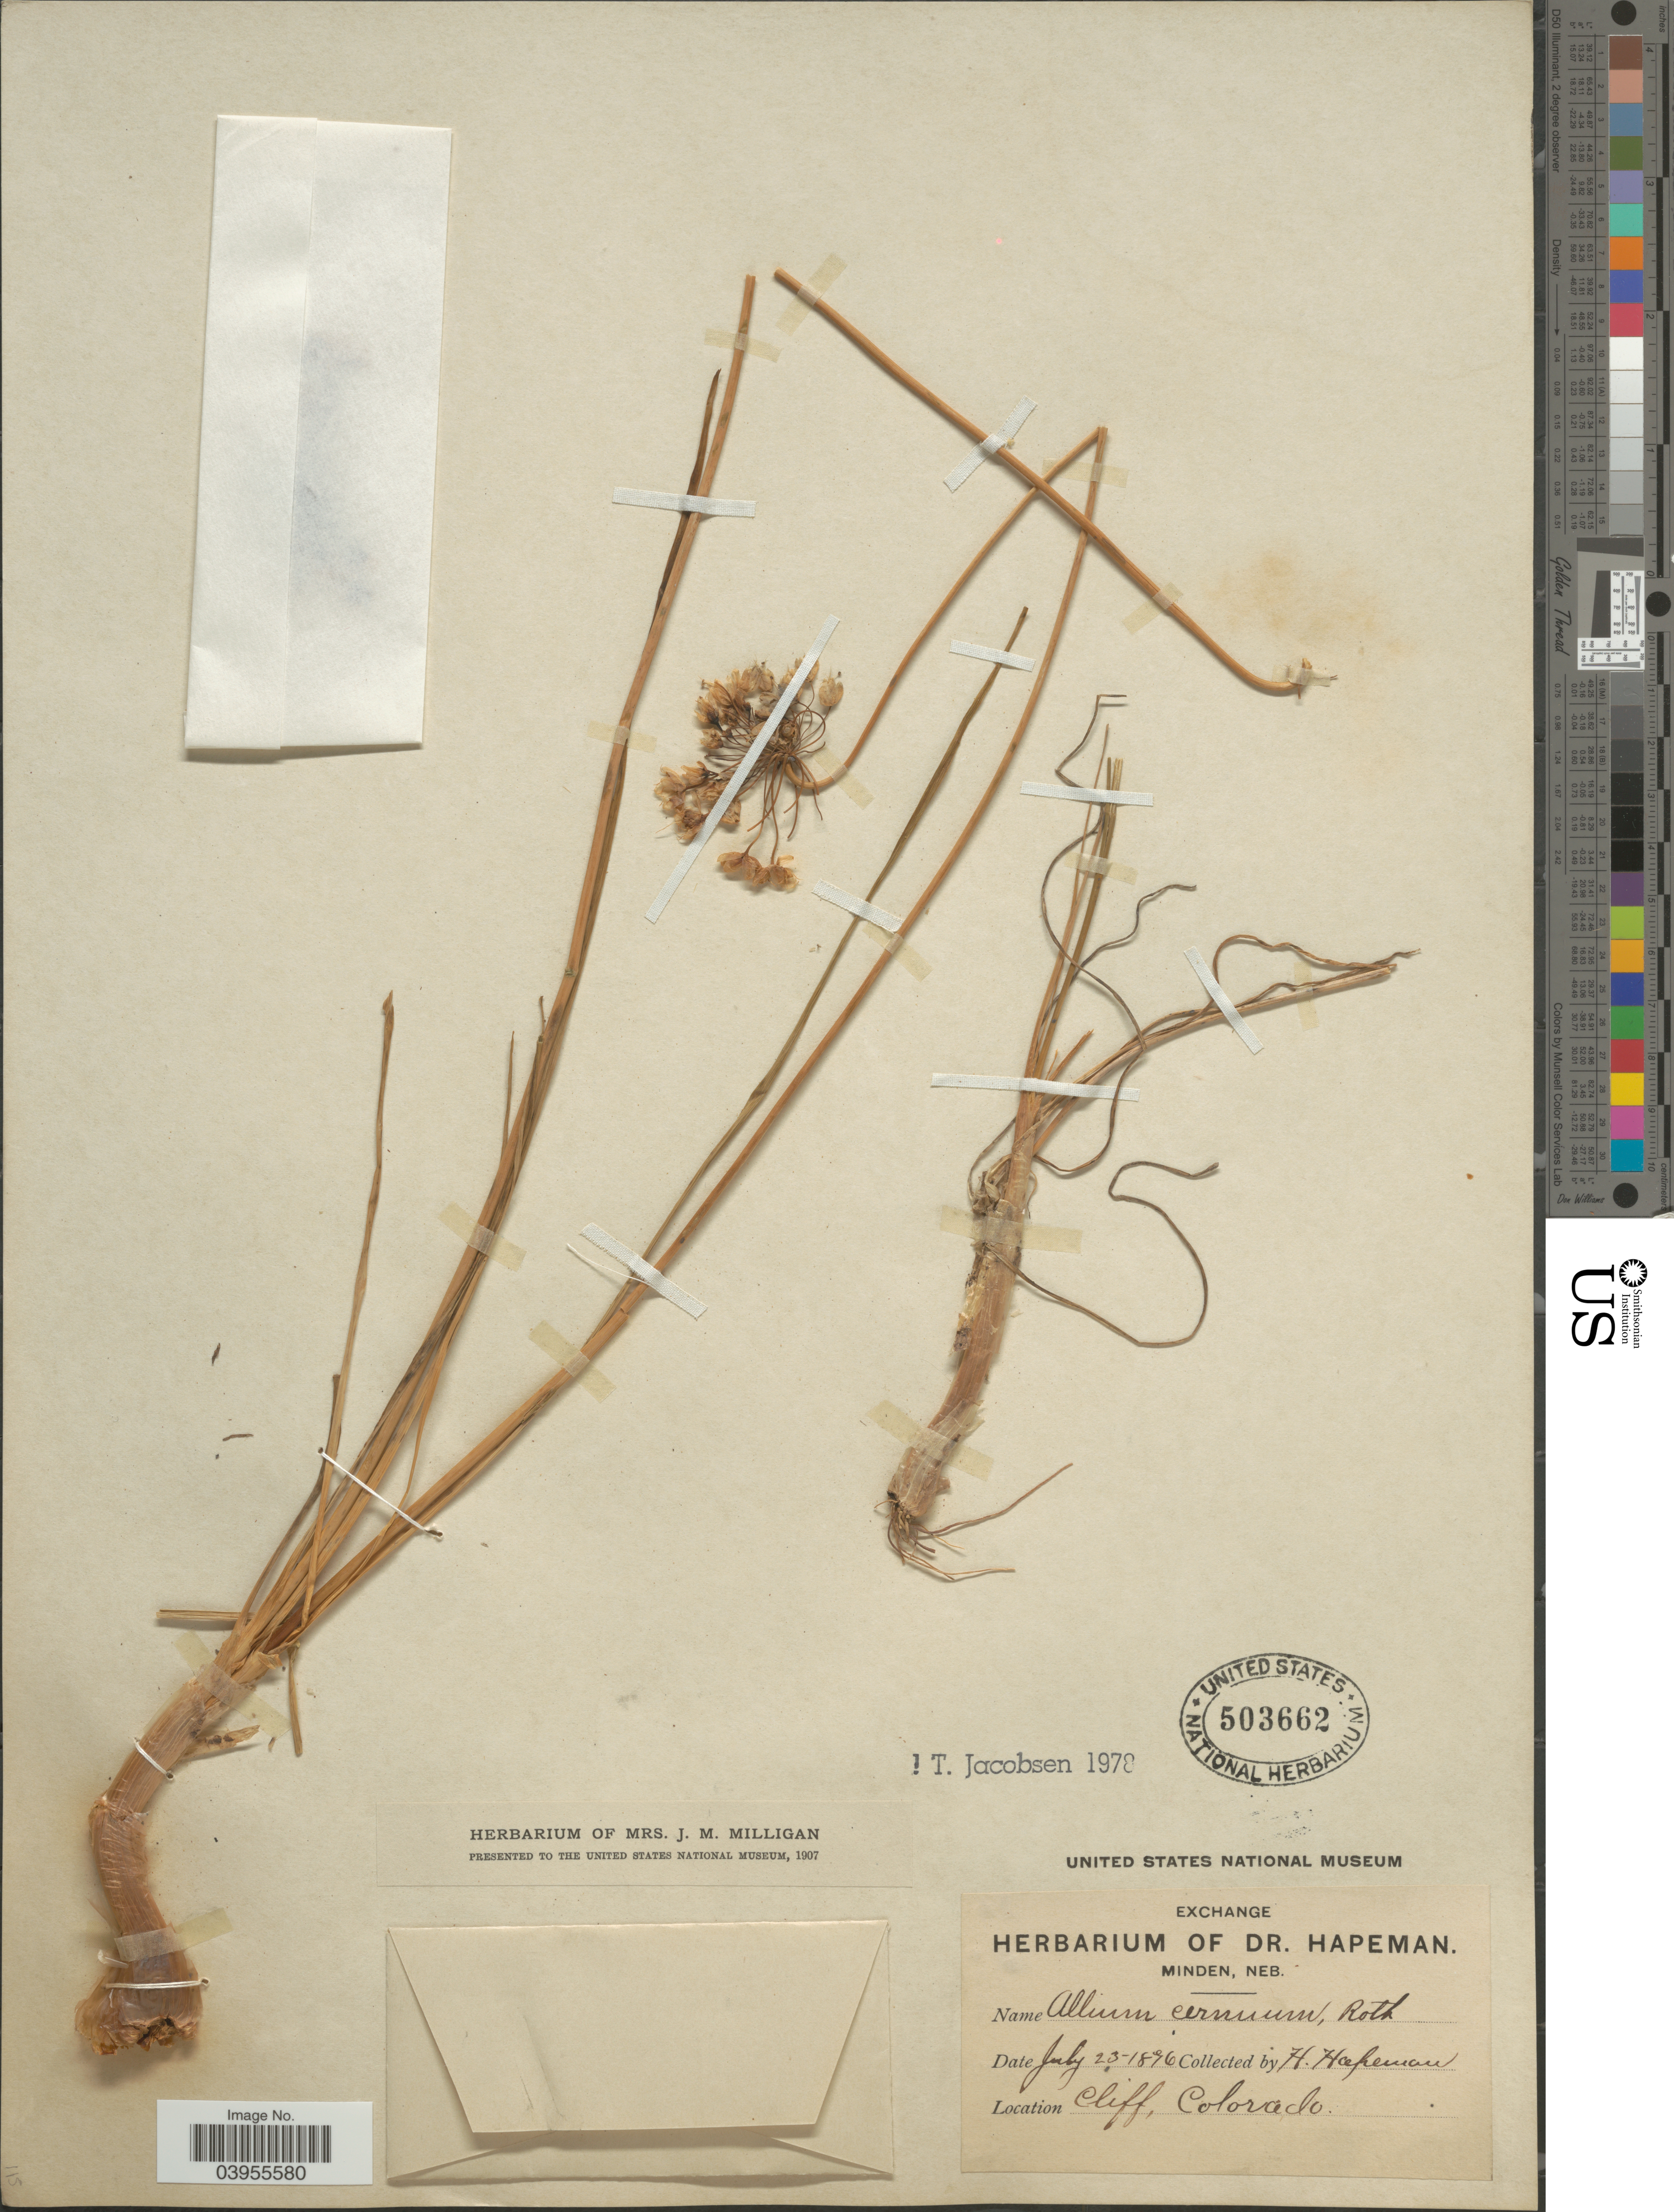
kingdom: Plantae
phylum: Tracheophyta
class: Liliopsida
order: Asparagales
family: Amaryllidaceae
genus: Allium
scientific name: Allium cernuum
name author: Roth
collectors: H. Hapeman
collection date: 1876-07-23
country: United States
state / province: Colorado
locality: Cliff.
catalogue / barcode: US 503662